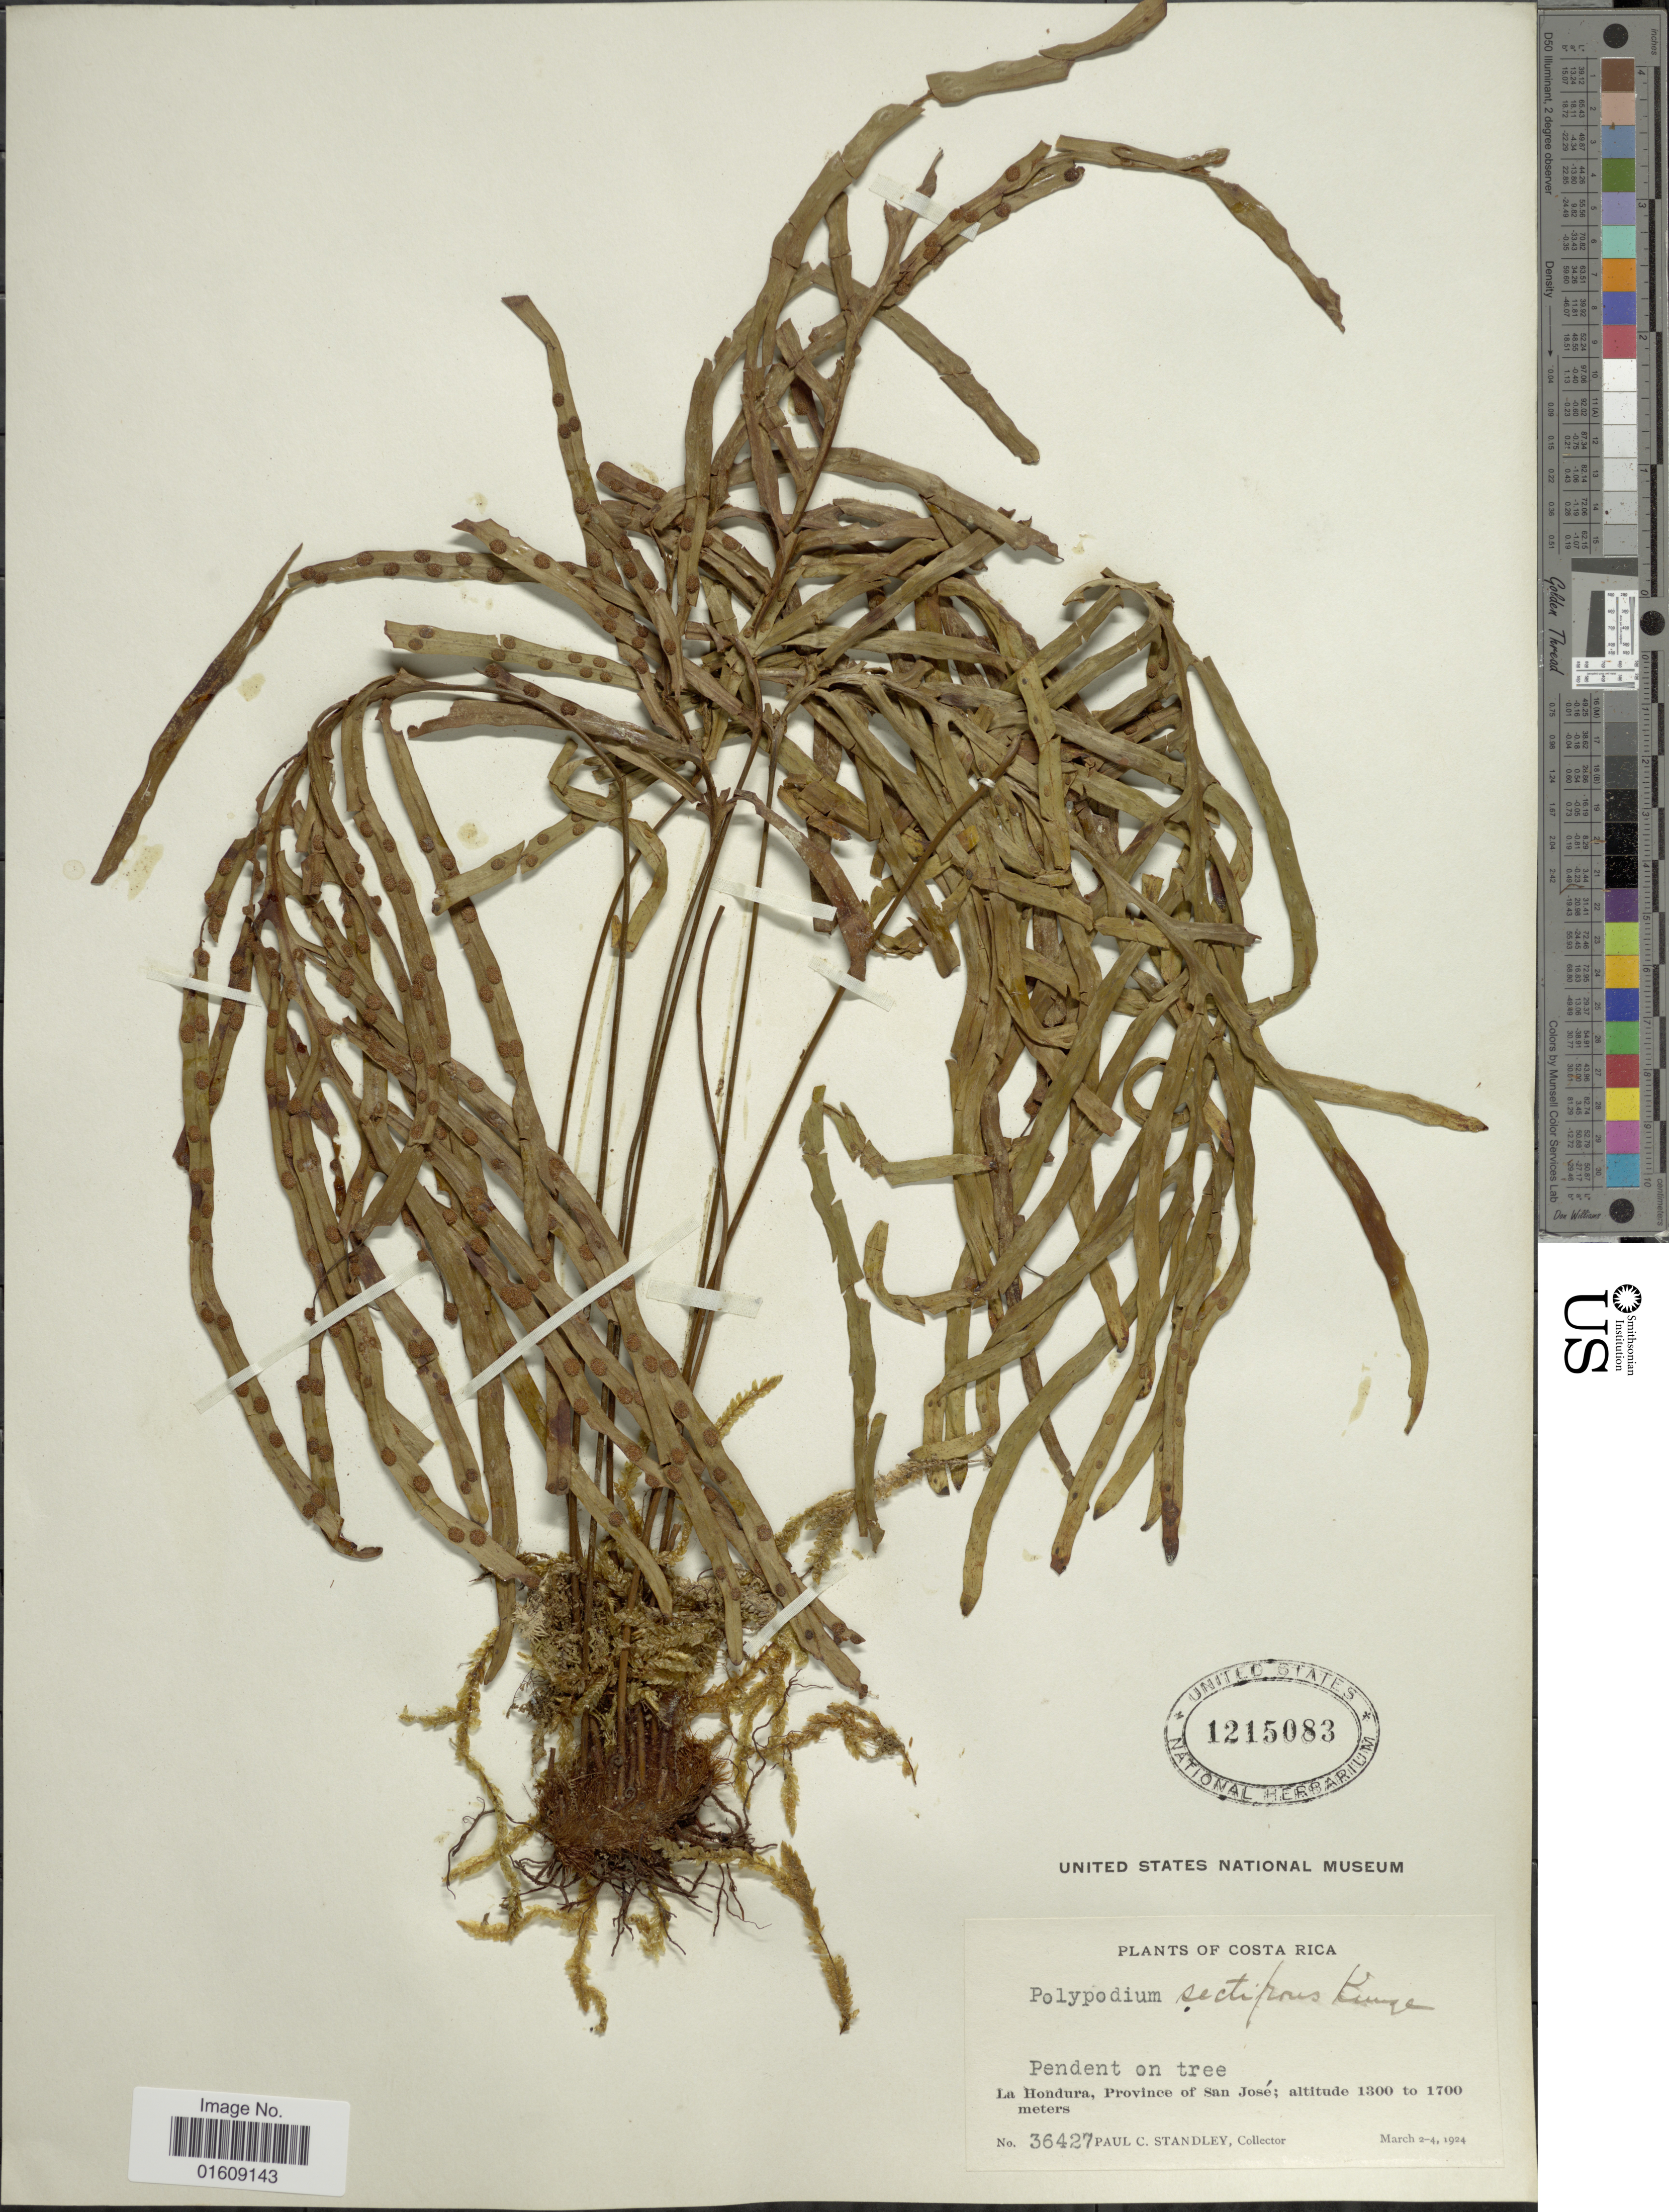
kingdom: Plantae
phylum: Tracheophyta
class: Polypodiopsida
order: Polypodiales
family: Polypodiaceae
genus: Zygophlebia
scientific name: Zygophlebia sectifrons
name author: (Kunze ex Mett.) L.E. Bishop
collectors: P. C. Standley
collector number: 36427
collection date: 1924-03-02/1924-03-04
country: Costa Rica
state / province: San José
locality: Costa Rica, La Hondura, Province of San José.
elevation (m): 1300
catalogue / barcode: US 1215083